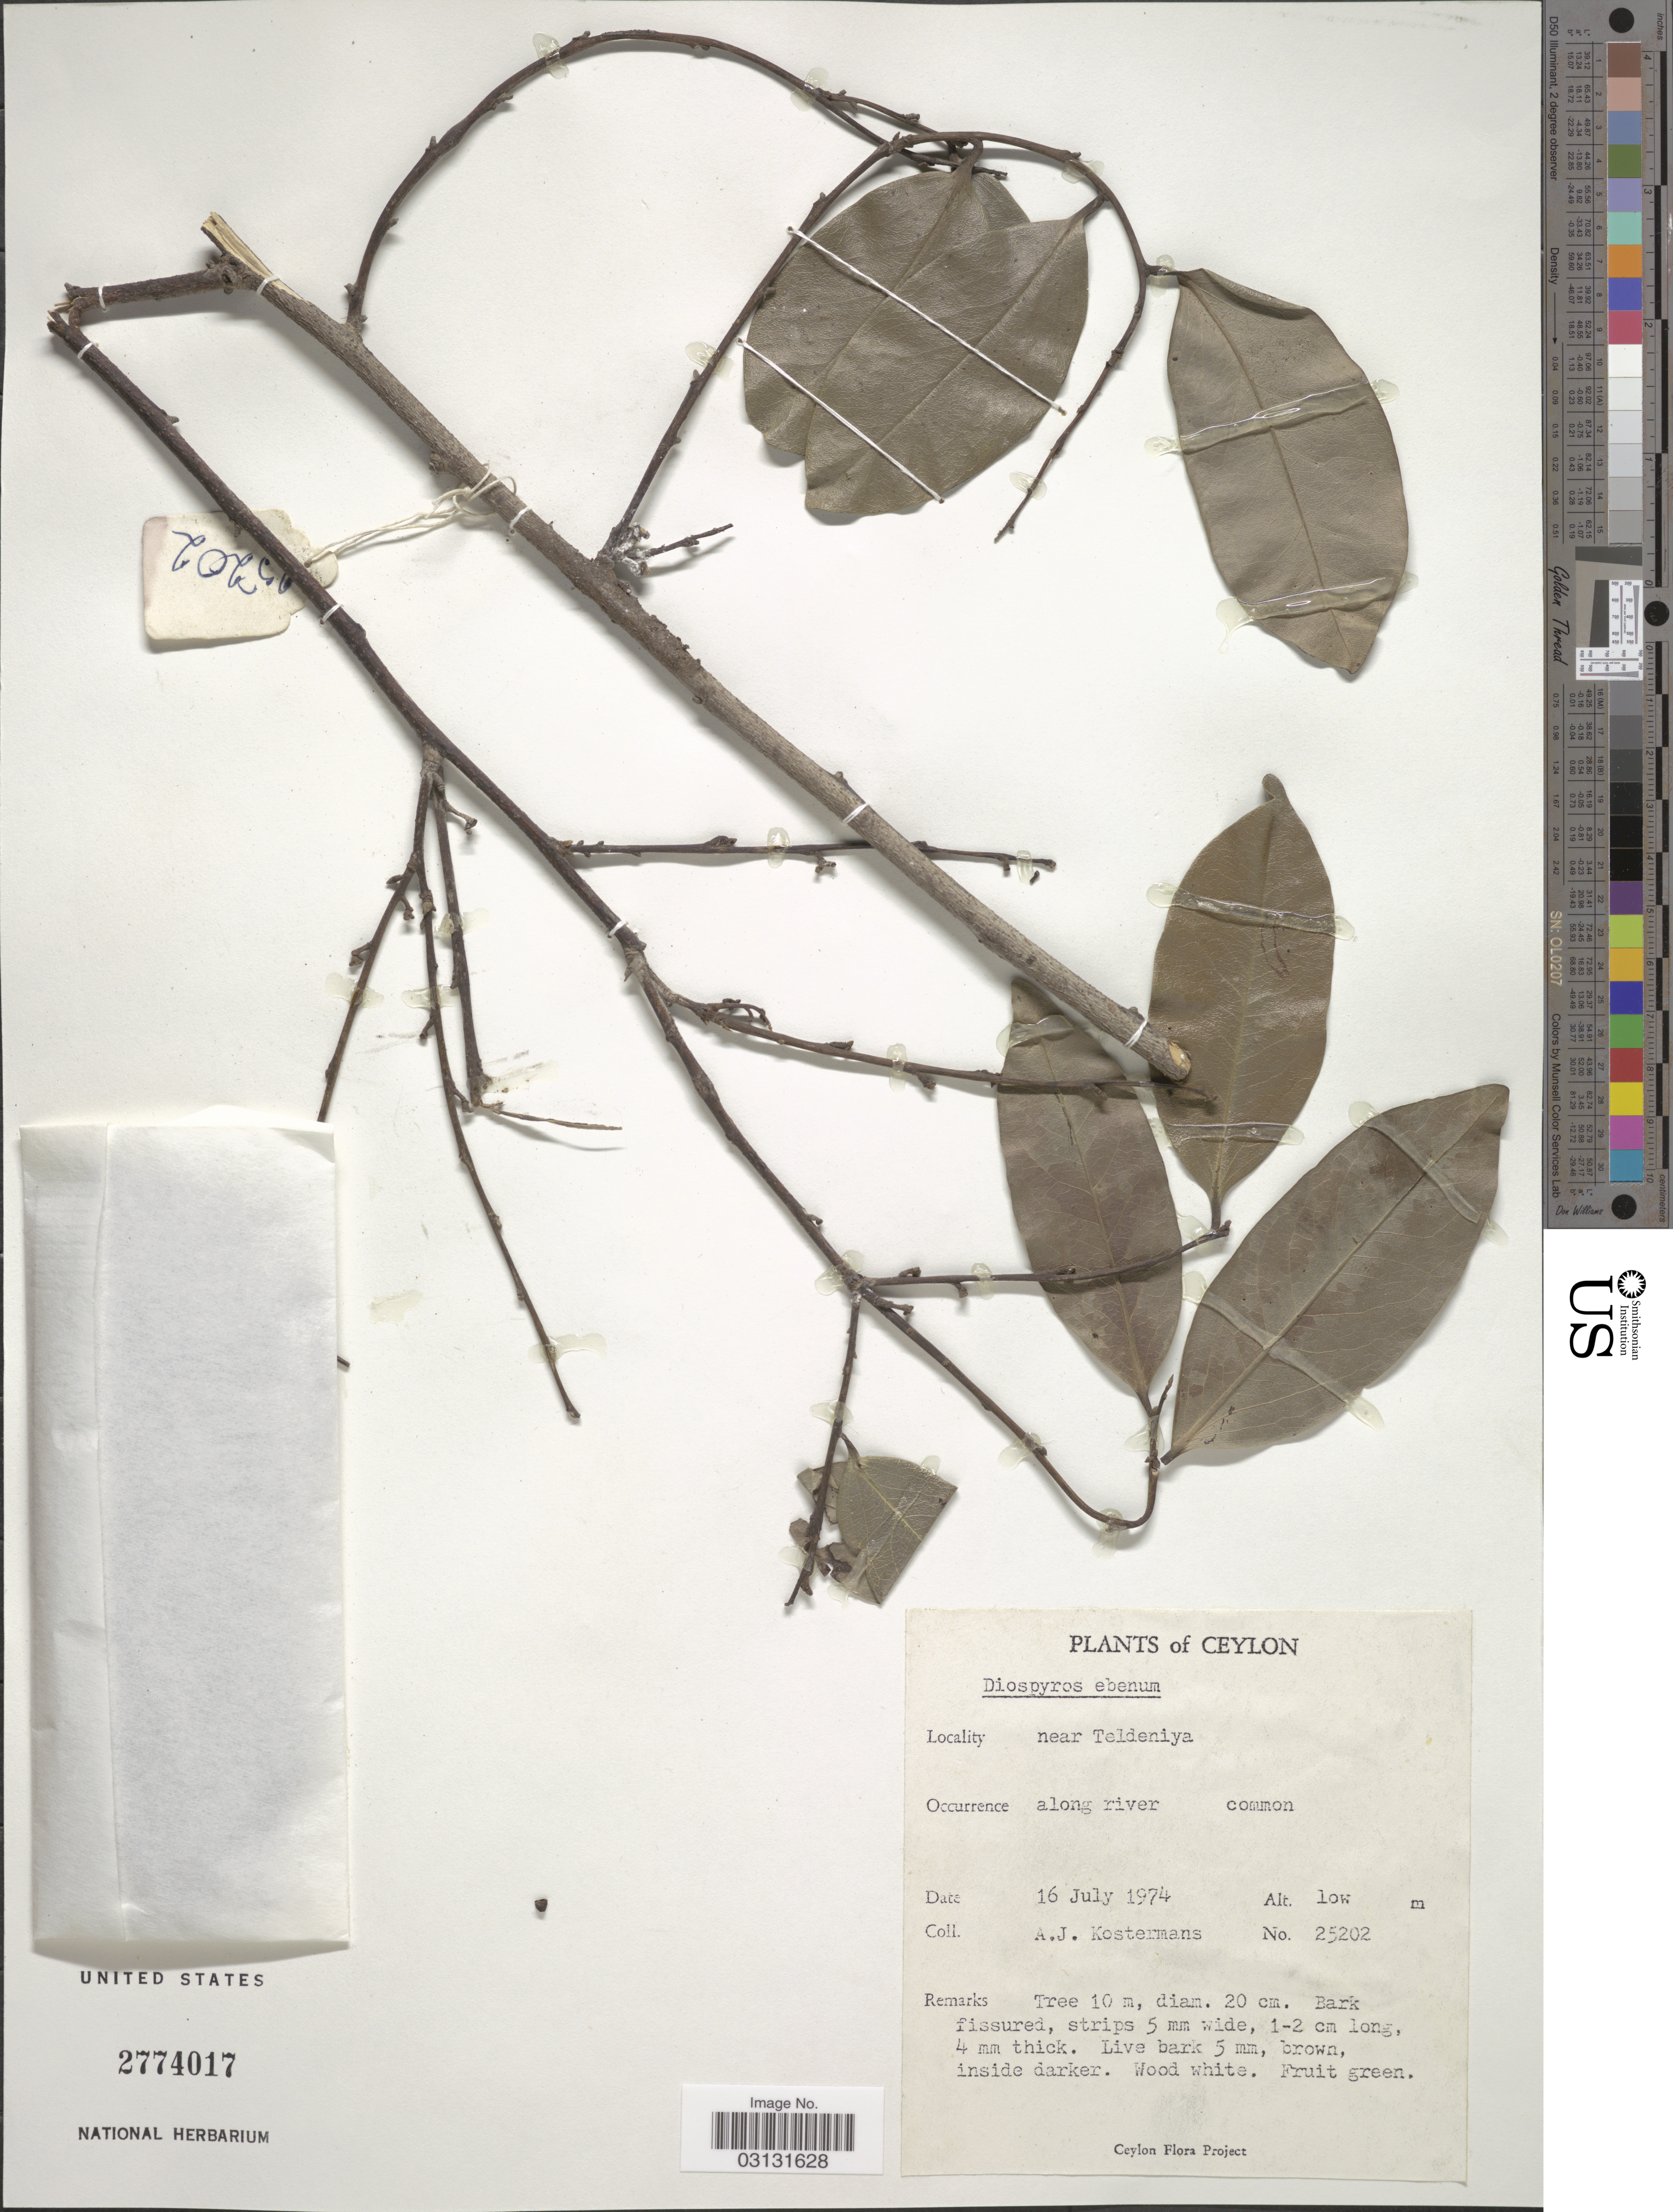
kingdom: Plantae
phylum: Tracheophyta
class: Magnoliopsida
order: Ericales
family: Ebenaceae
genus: Diospyros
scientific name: Diospyros ebenum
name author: J. Koenig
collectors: A. J. G. Kostermans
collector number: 25202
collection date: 1974-07-16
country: Sri Lanka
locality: Ceylon. Near Teldeniya.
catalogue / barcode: US 2774017